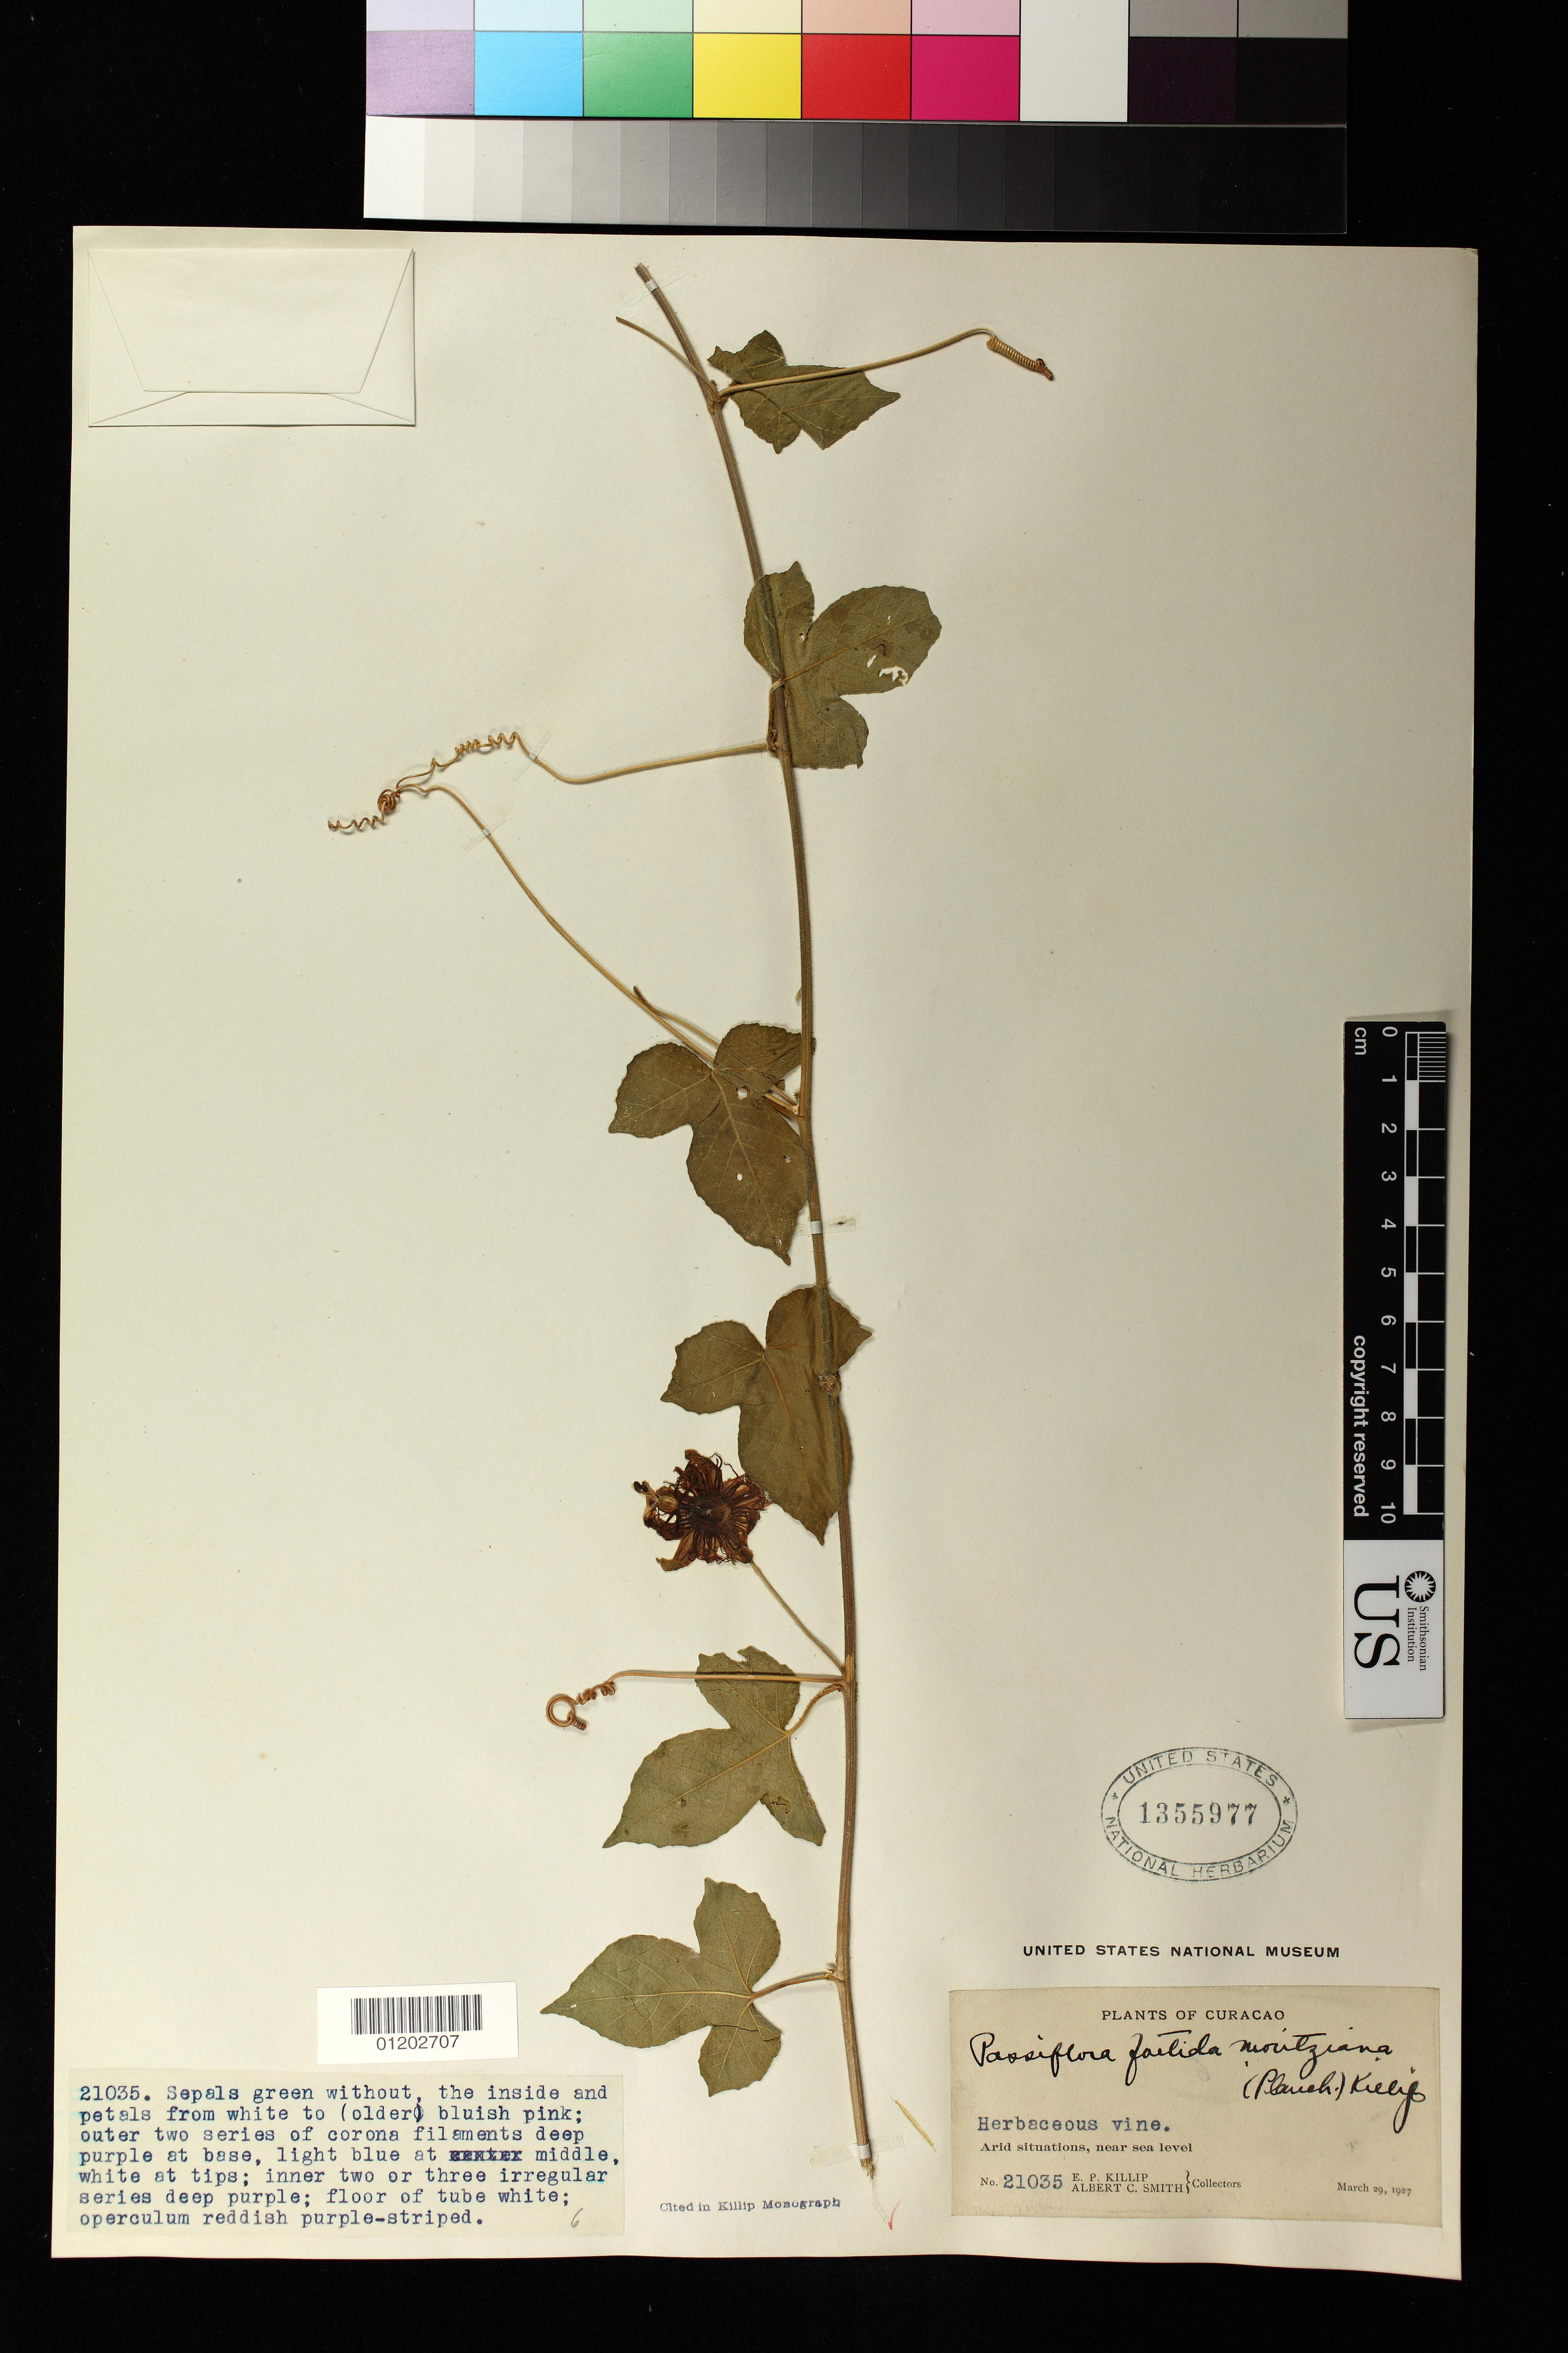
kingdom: Plantae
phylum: Tracheophyta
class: Magnoliopsida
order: Malpighiales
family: Passifloraceae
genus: Passiflora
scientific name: Passiflora moritziana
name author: Planch.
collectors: E. P. Killip & A. C. Smith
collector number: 21035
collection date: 1927-03-29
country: Curaçao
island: Curaçao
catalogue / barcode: US 1355977